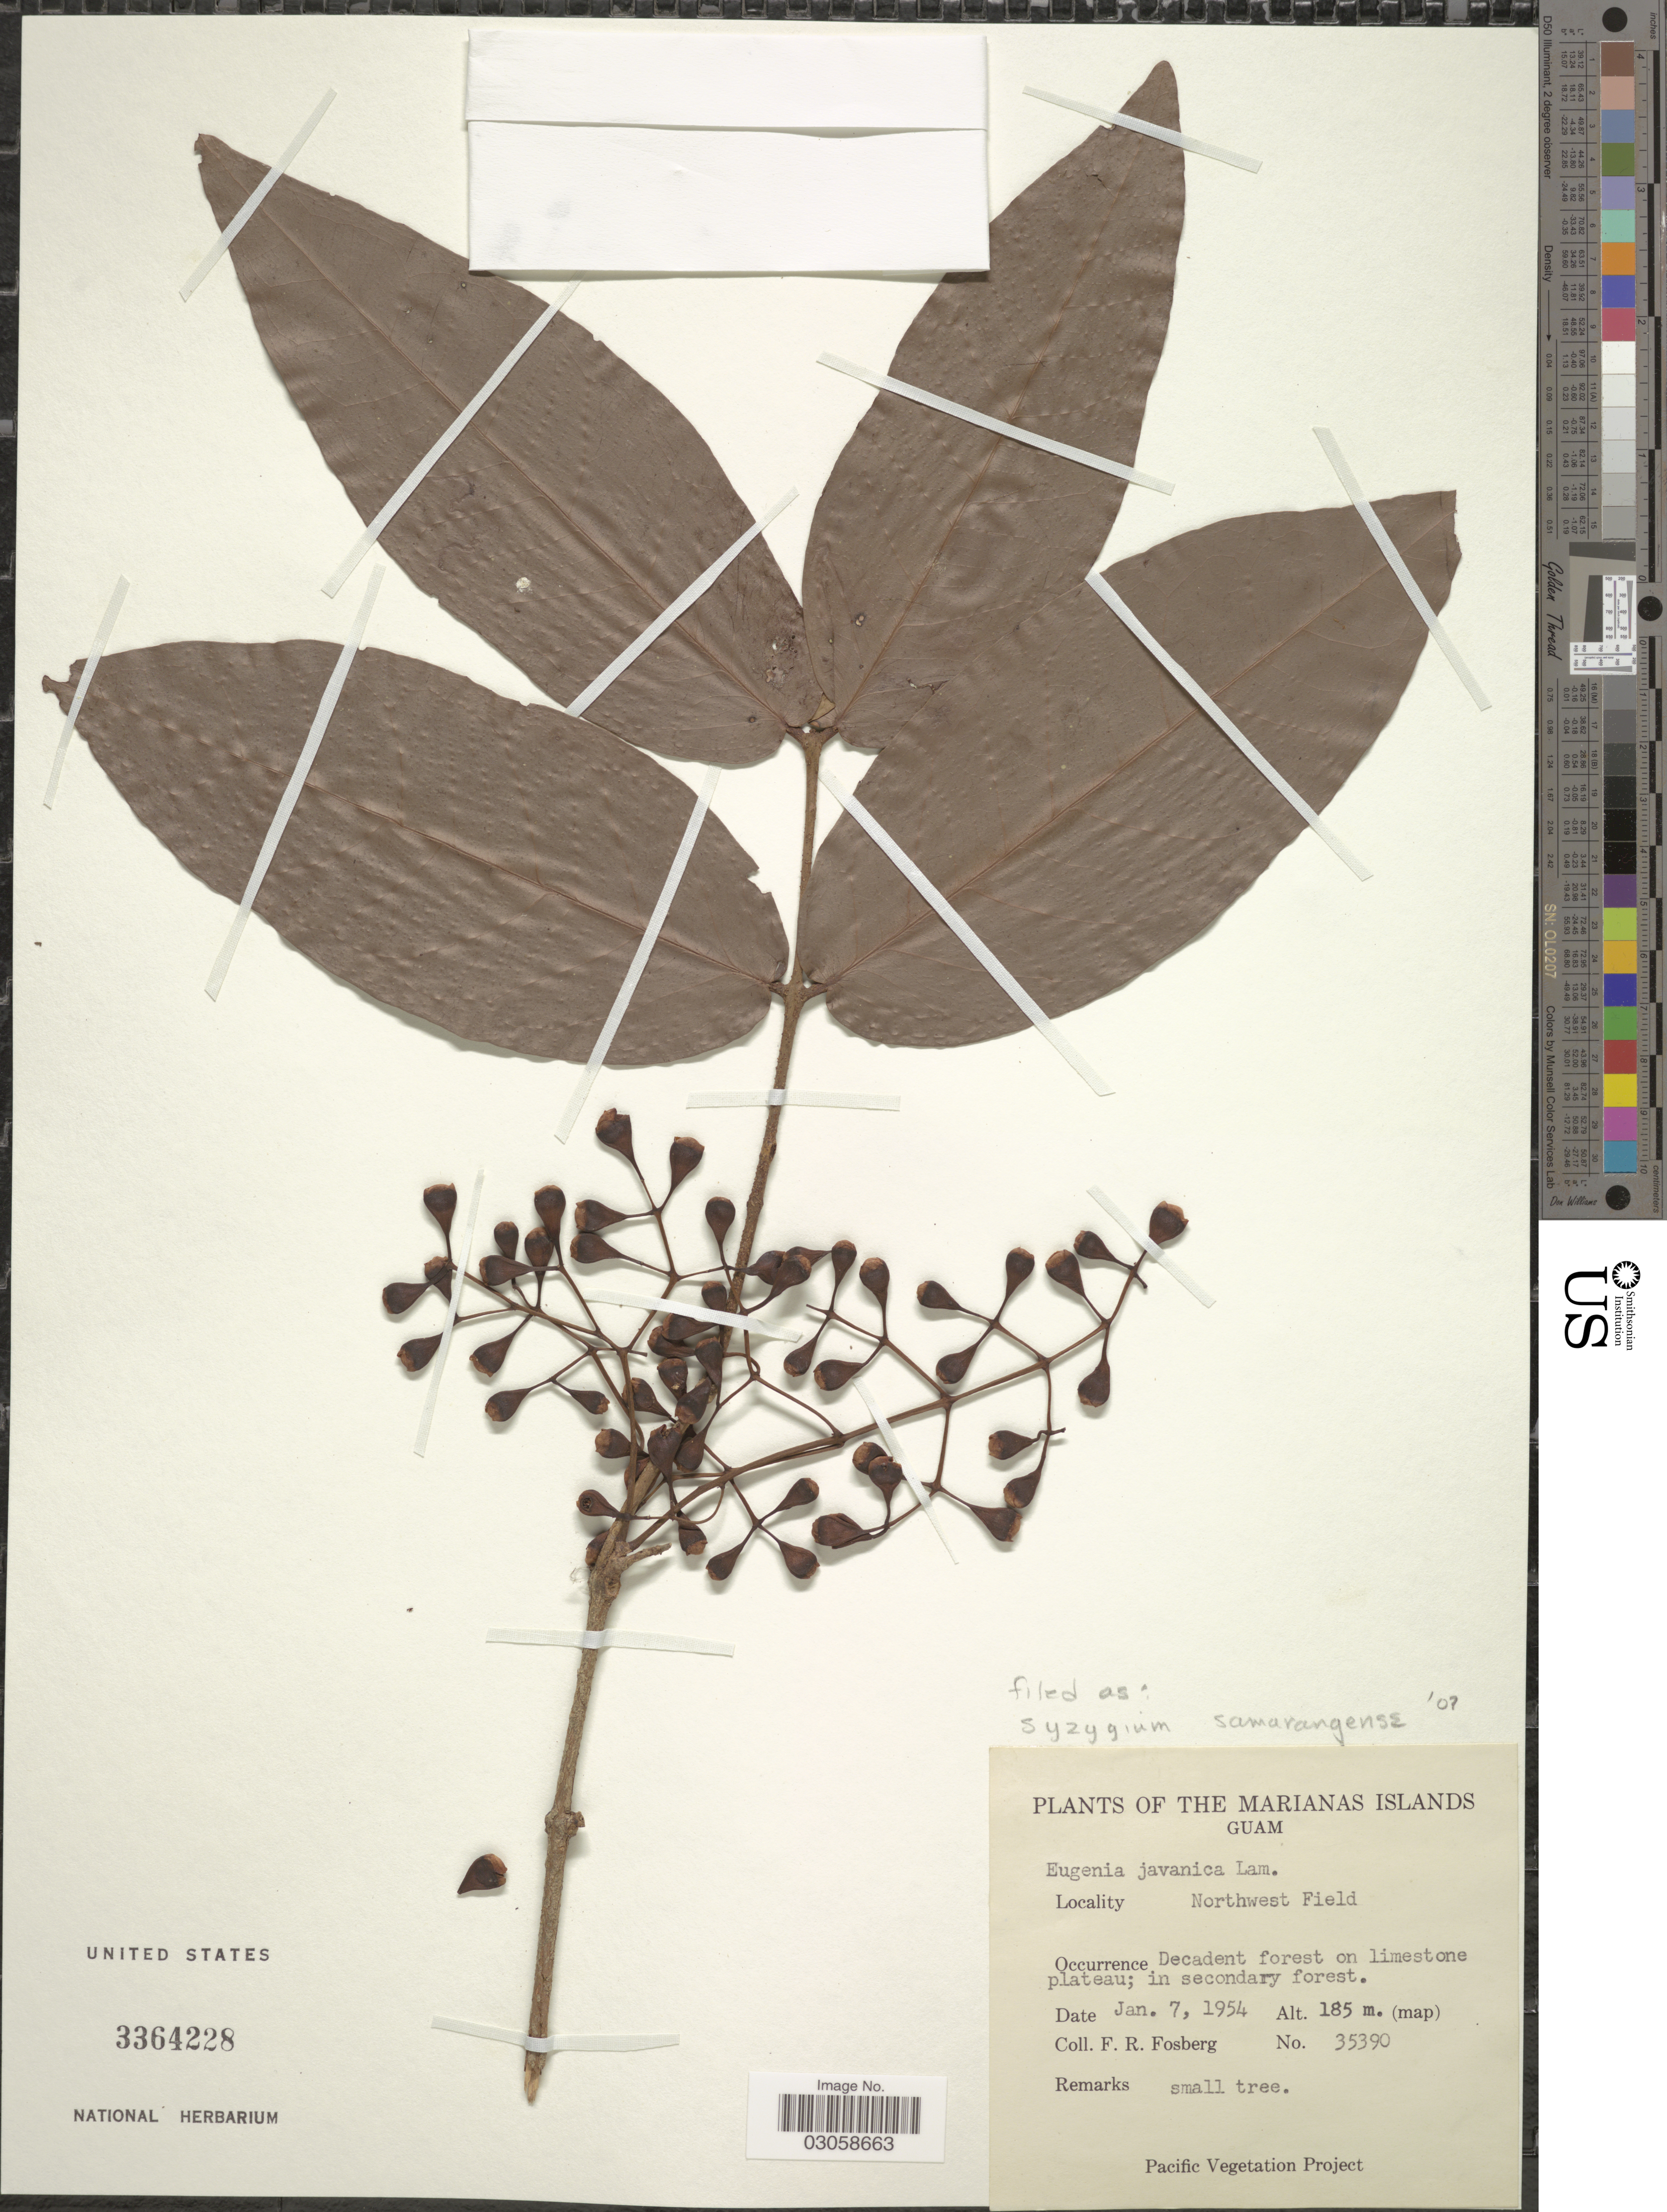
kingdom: Plantae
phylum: Tracheophyta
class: Magnoliopsida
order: Myrtales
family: Myrtaceae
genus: Syzygium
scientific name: Syzygium samarangense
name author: (Blume) Merr. & L.M. Perry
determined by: Strong, Mark T., (BOT), Smithsonian Institution - National Museum of Natural History (UNITED STATES)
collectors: F. R. Fosberg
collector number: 35390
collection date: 1954-01-07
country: Guam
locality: Marianas Islands. Northwest Field. Decadent forest on limestone plateau; in secondary forest.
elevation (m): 185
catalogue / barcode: US 3364228